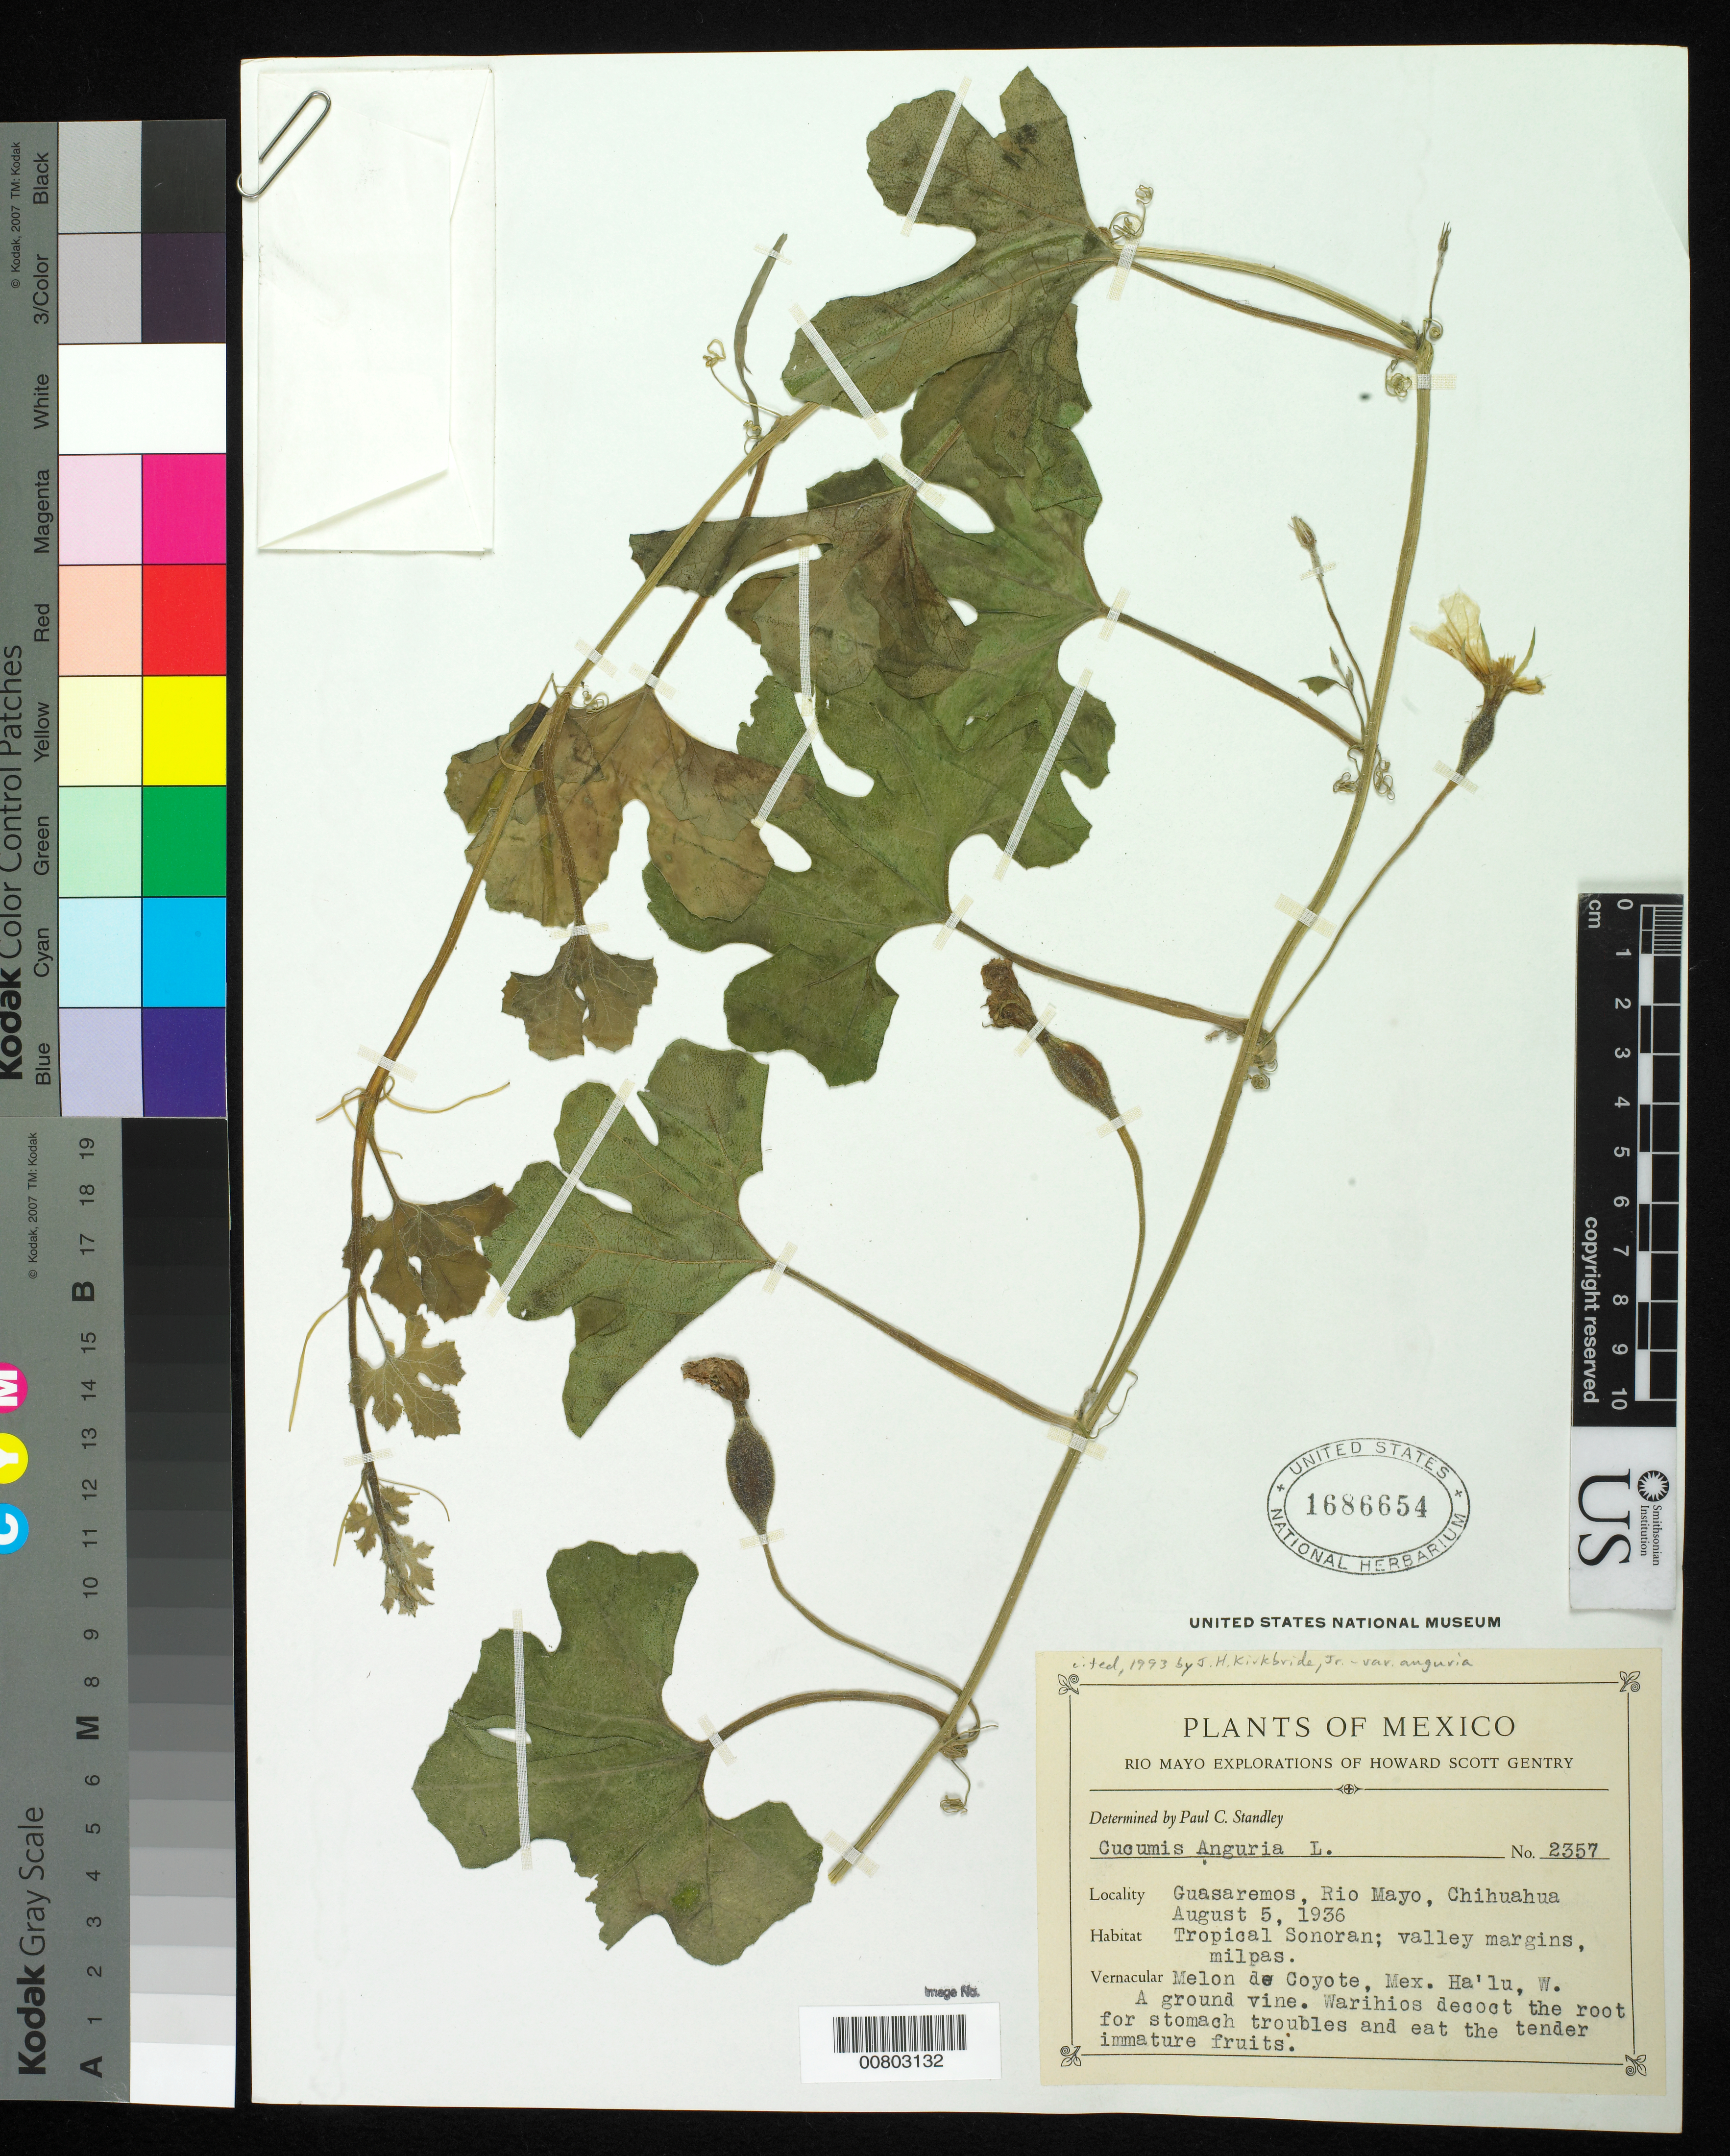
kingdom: Plantae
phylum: Tracheophyta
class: Magnoliopsida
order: Cucurbitales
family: Cucurbitaceae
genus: Cucumis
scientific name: Cucumis anguria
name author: L.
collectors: H. S. Gentry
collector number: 2357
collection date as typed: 05 Aug 1936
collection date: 1936-08-05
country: Mexico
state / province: Chihuahua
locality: Guasaremos, Rio Mayo, Chihuahua.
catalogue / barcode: US 1686654